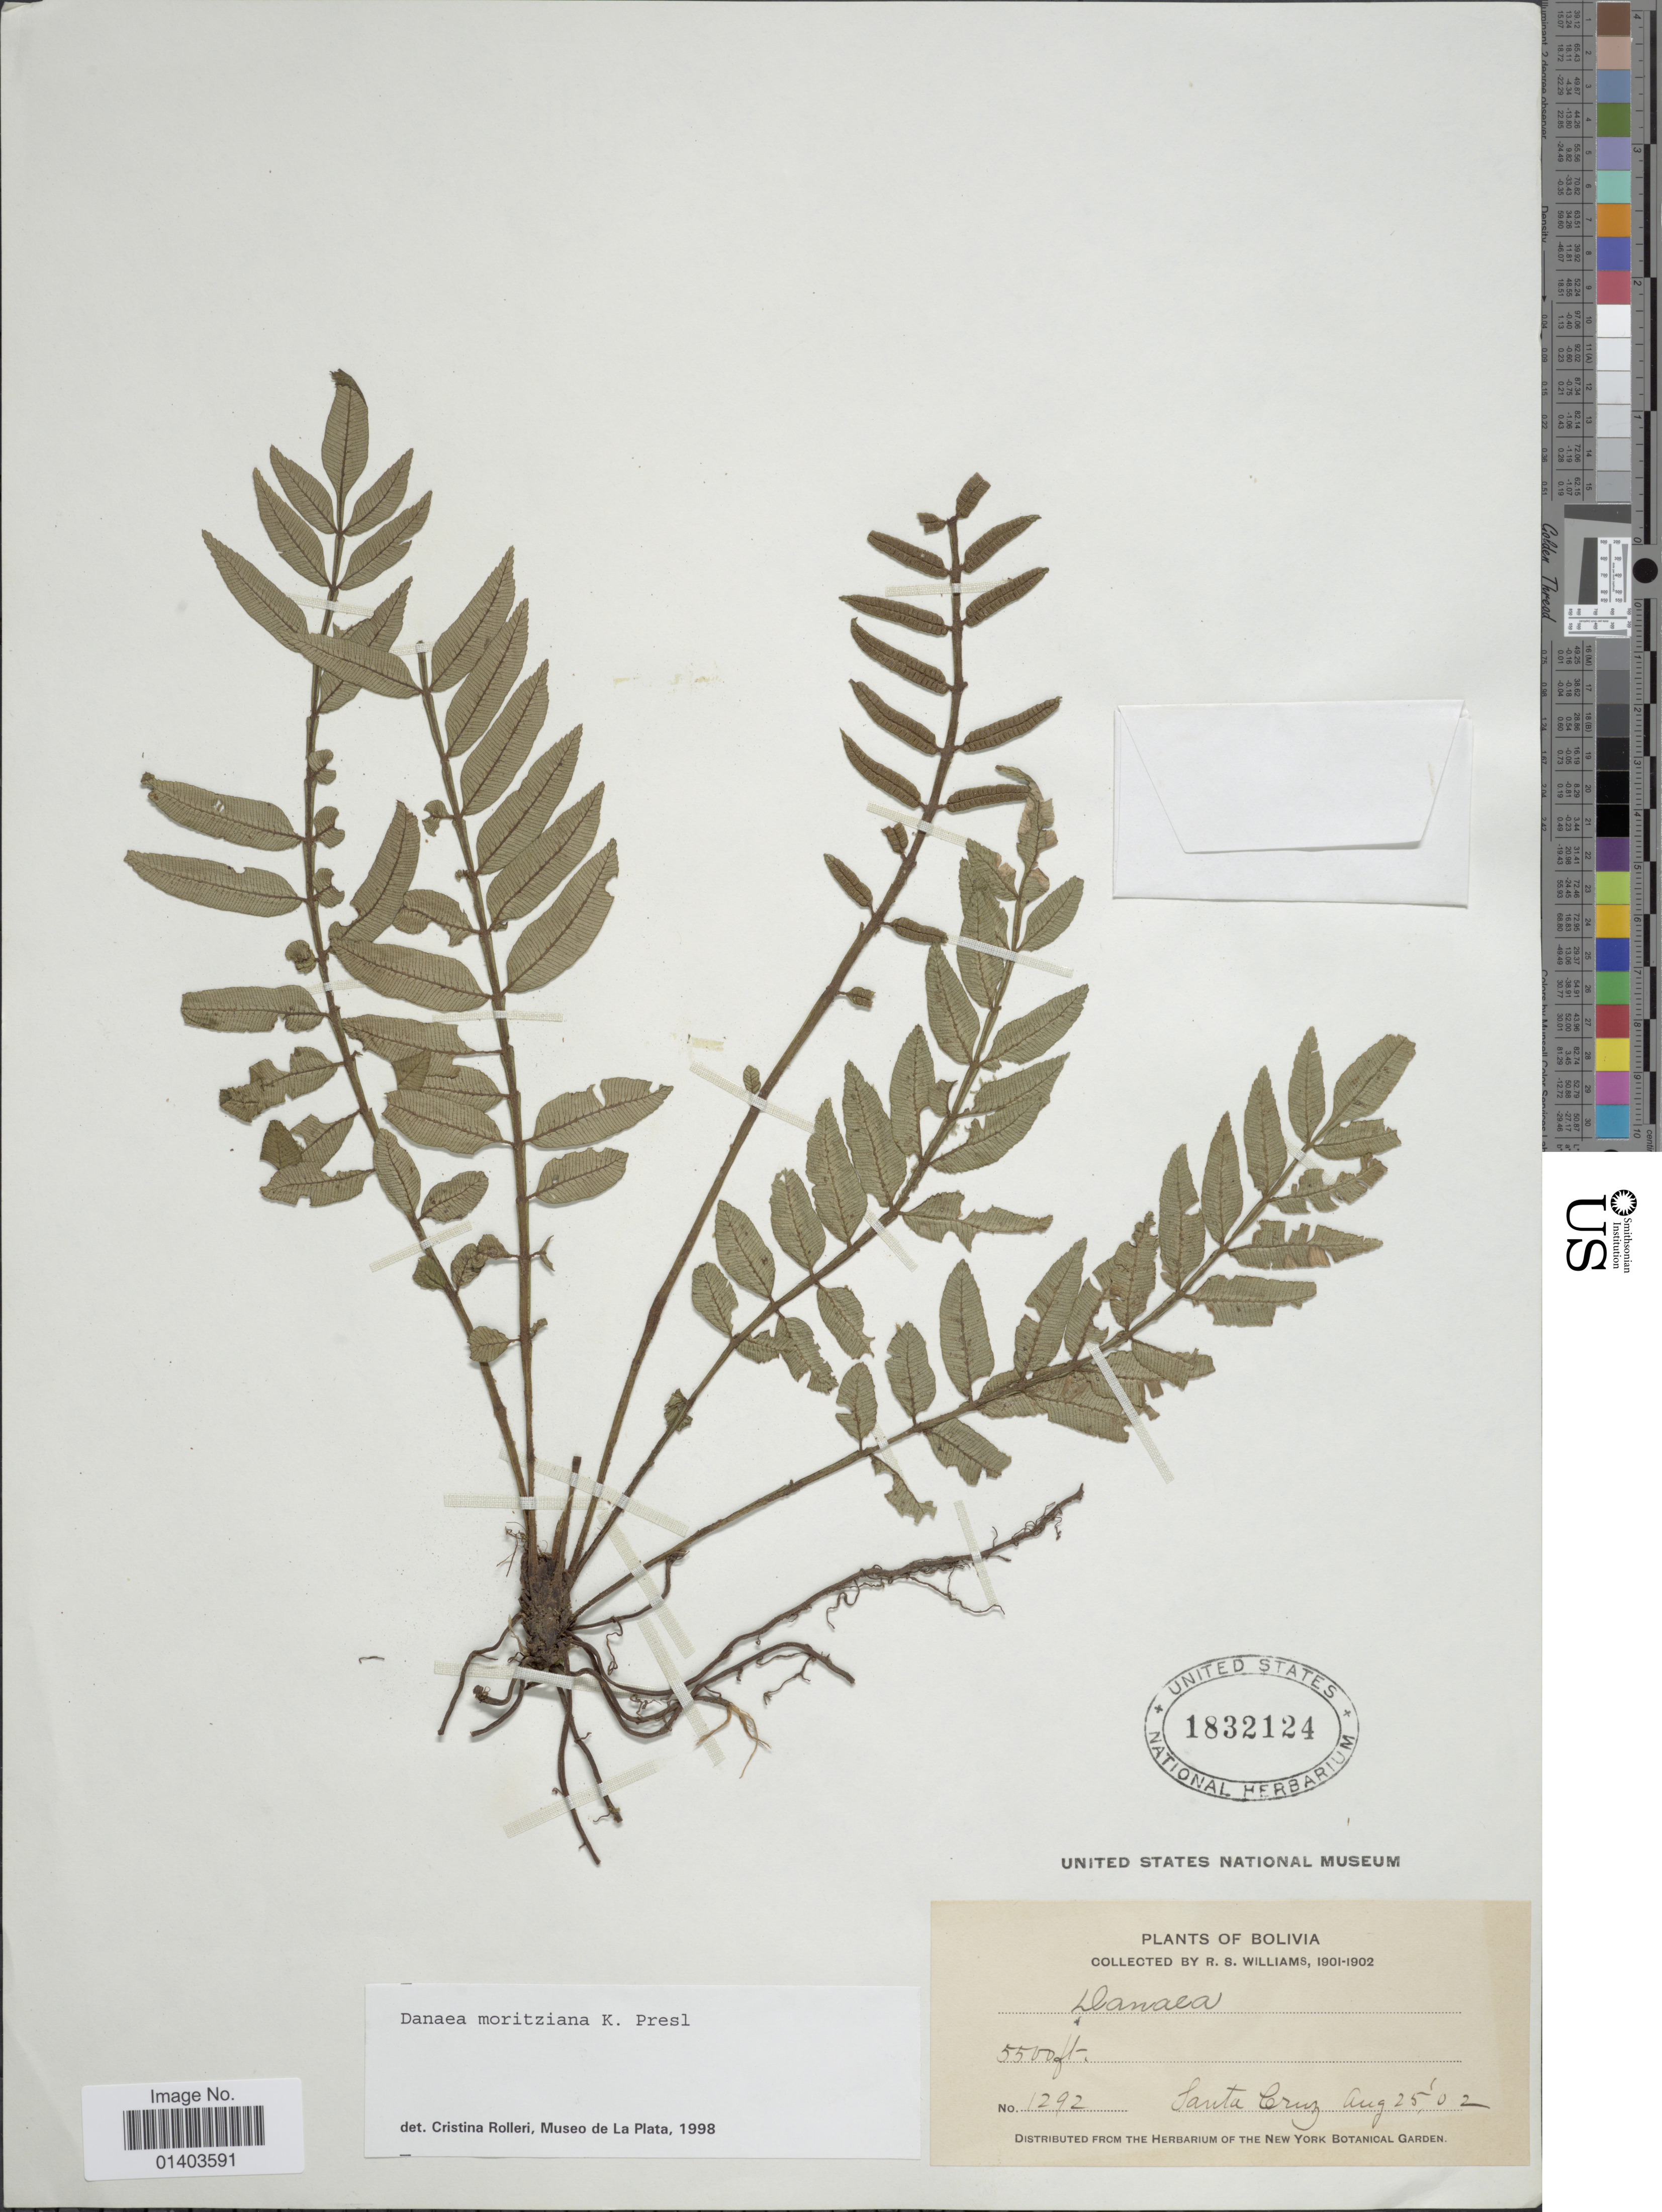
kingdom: Plantae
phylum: Tracheophyta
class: Polypodiopsida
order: Marattiales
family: Marattiaceae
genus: Danaea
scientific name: Danaea moritziana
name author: C. Presl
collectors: R. S. Williams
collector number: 1292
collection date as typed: Aug. 25, '02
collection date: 1902-08-25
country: Bolivia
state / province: La Paz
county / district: Franz Tamayo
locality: Santa Cruz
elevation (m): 1676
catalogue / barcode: US 1832124